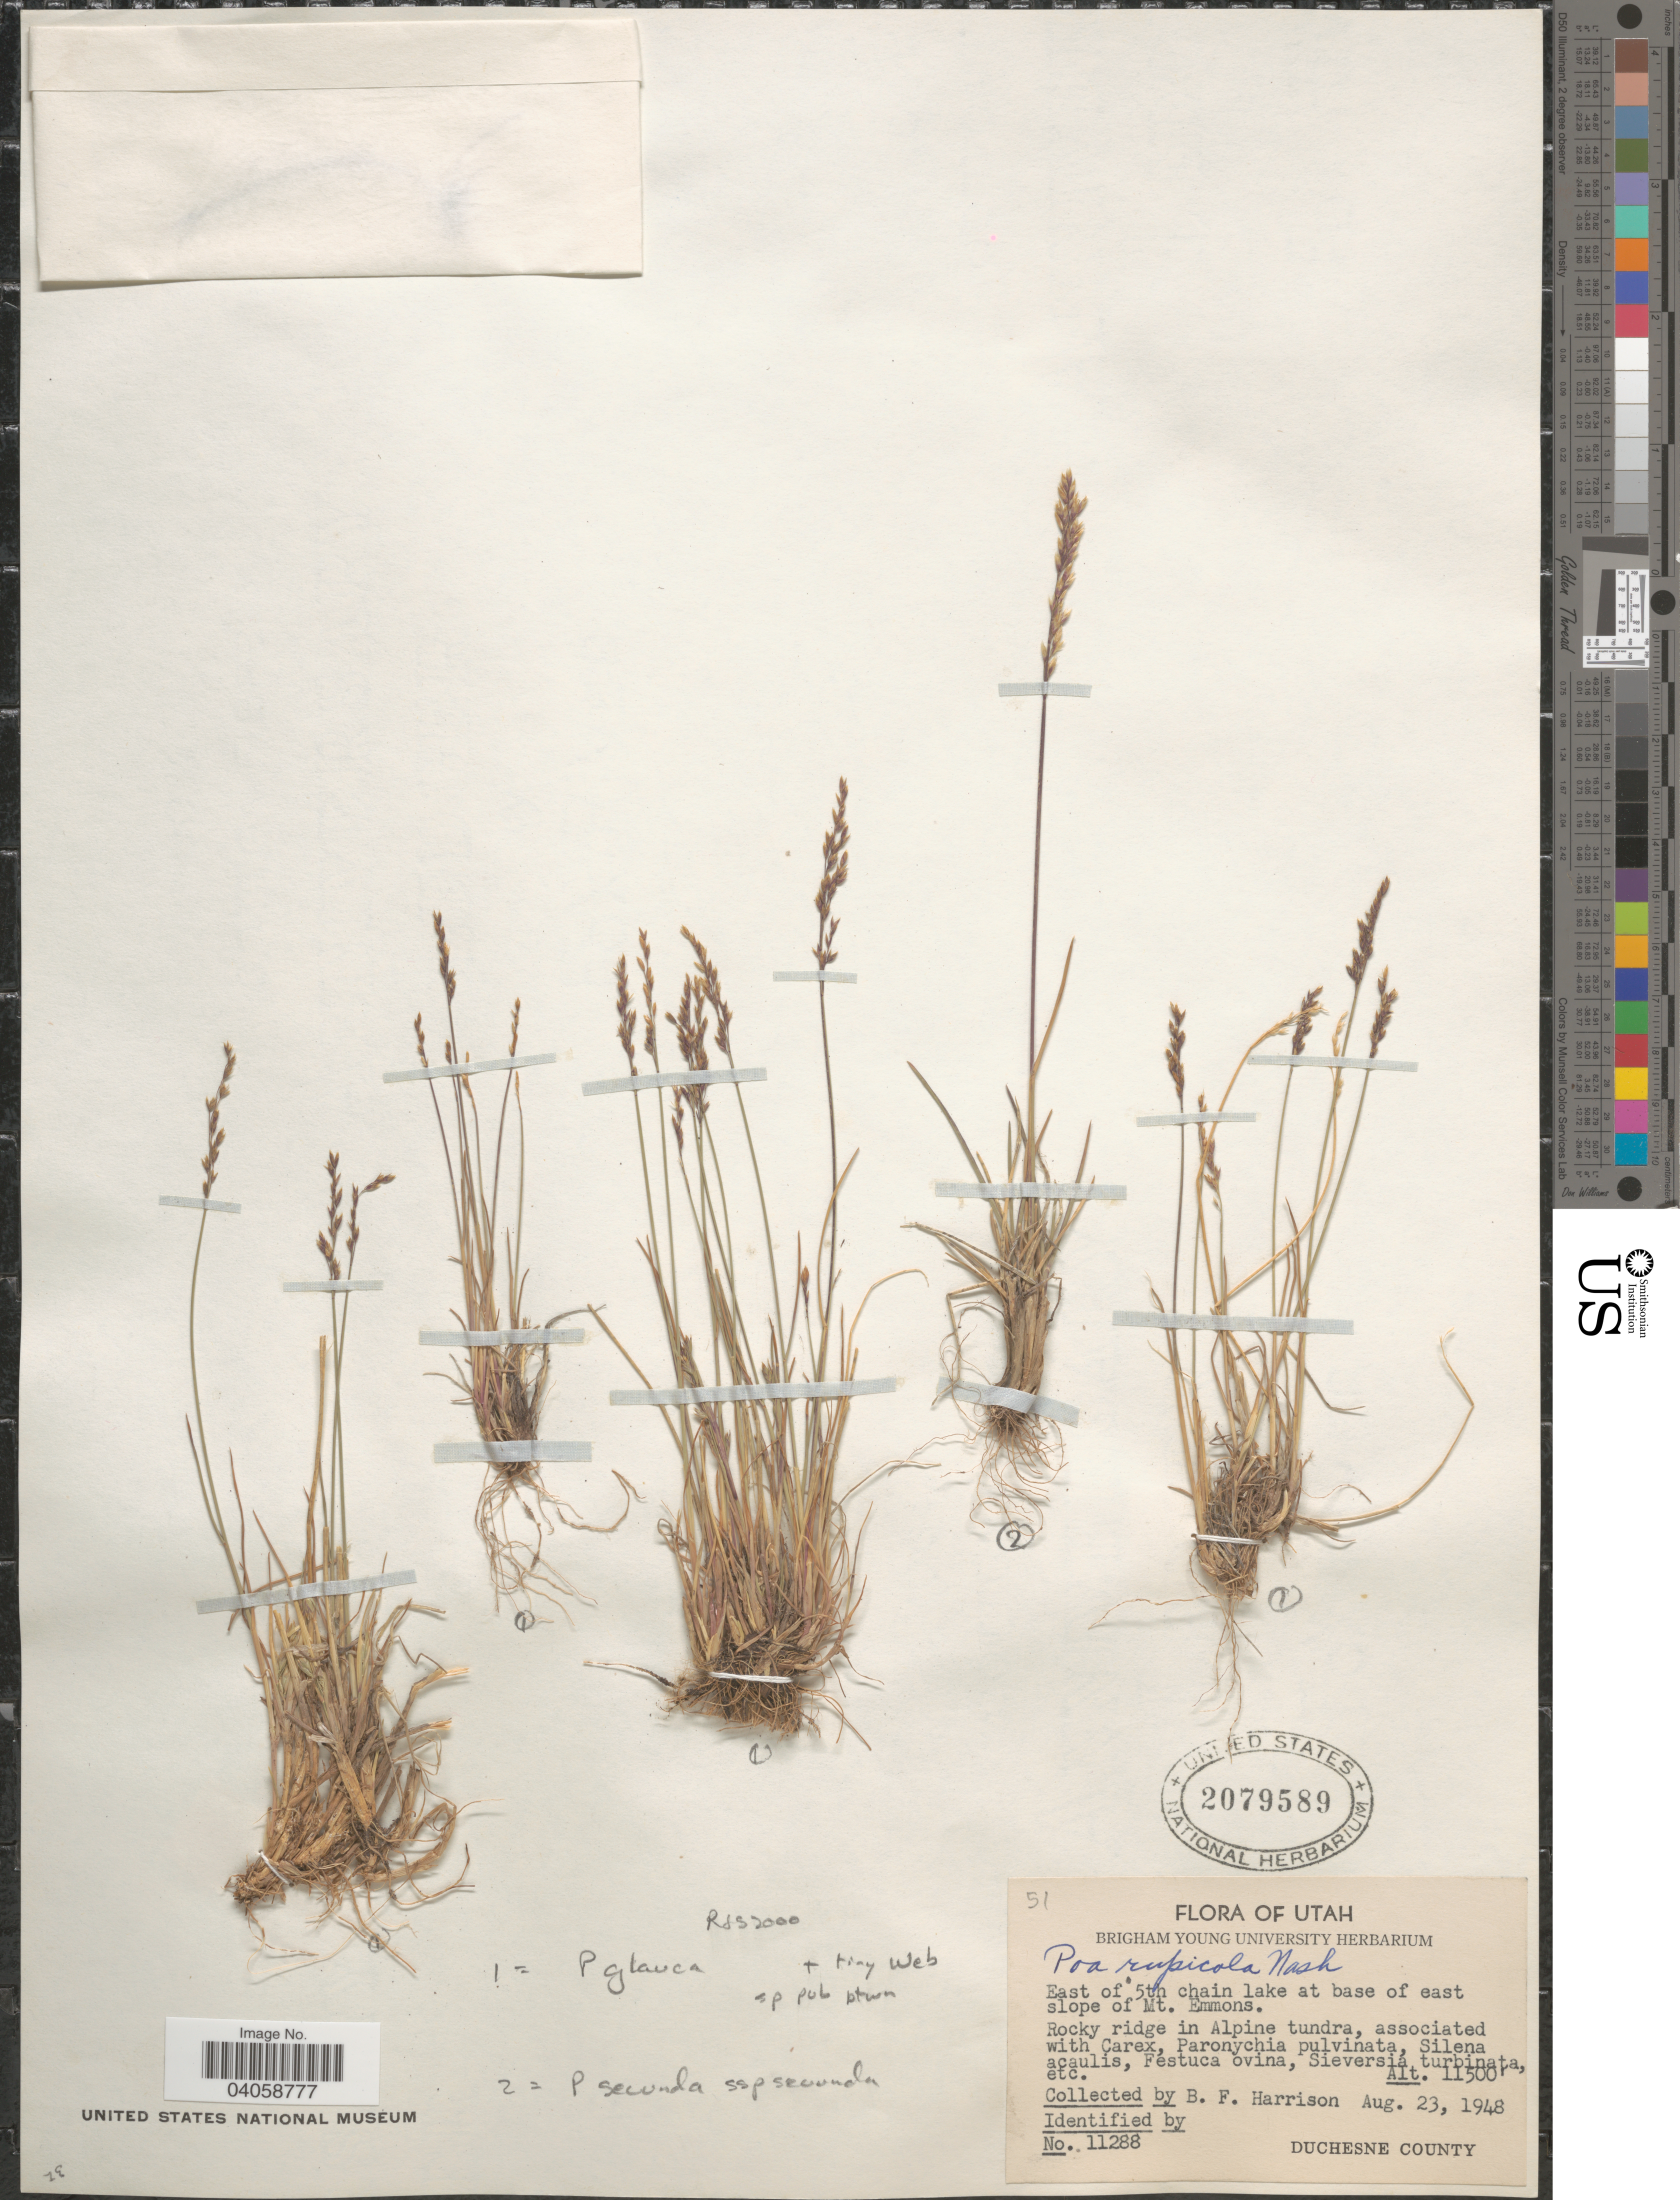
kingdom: Plantae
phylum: Tracheophyta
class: Liliopsida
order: Poales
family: Poaceae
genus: Poa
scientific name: Poa glauca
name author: Vahl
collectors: B. F. Harrison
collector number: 11288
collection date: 1948-08-23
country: United States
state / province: Utah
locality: East of 5th chain lake at base of east slope of Mt. Emmons. Duchesne County.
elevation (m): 3505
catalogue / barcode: US 2079589